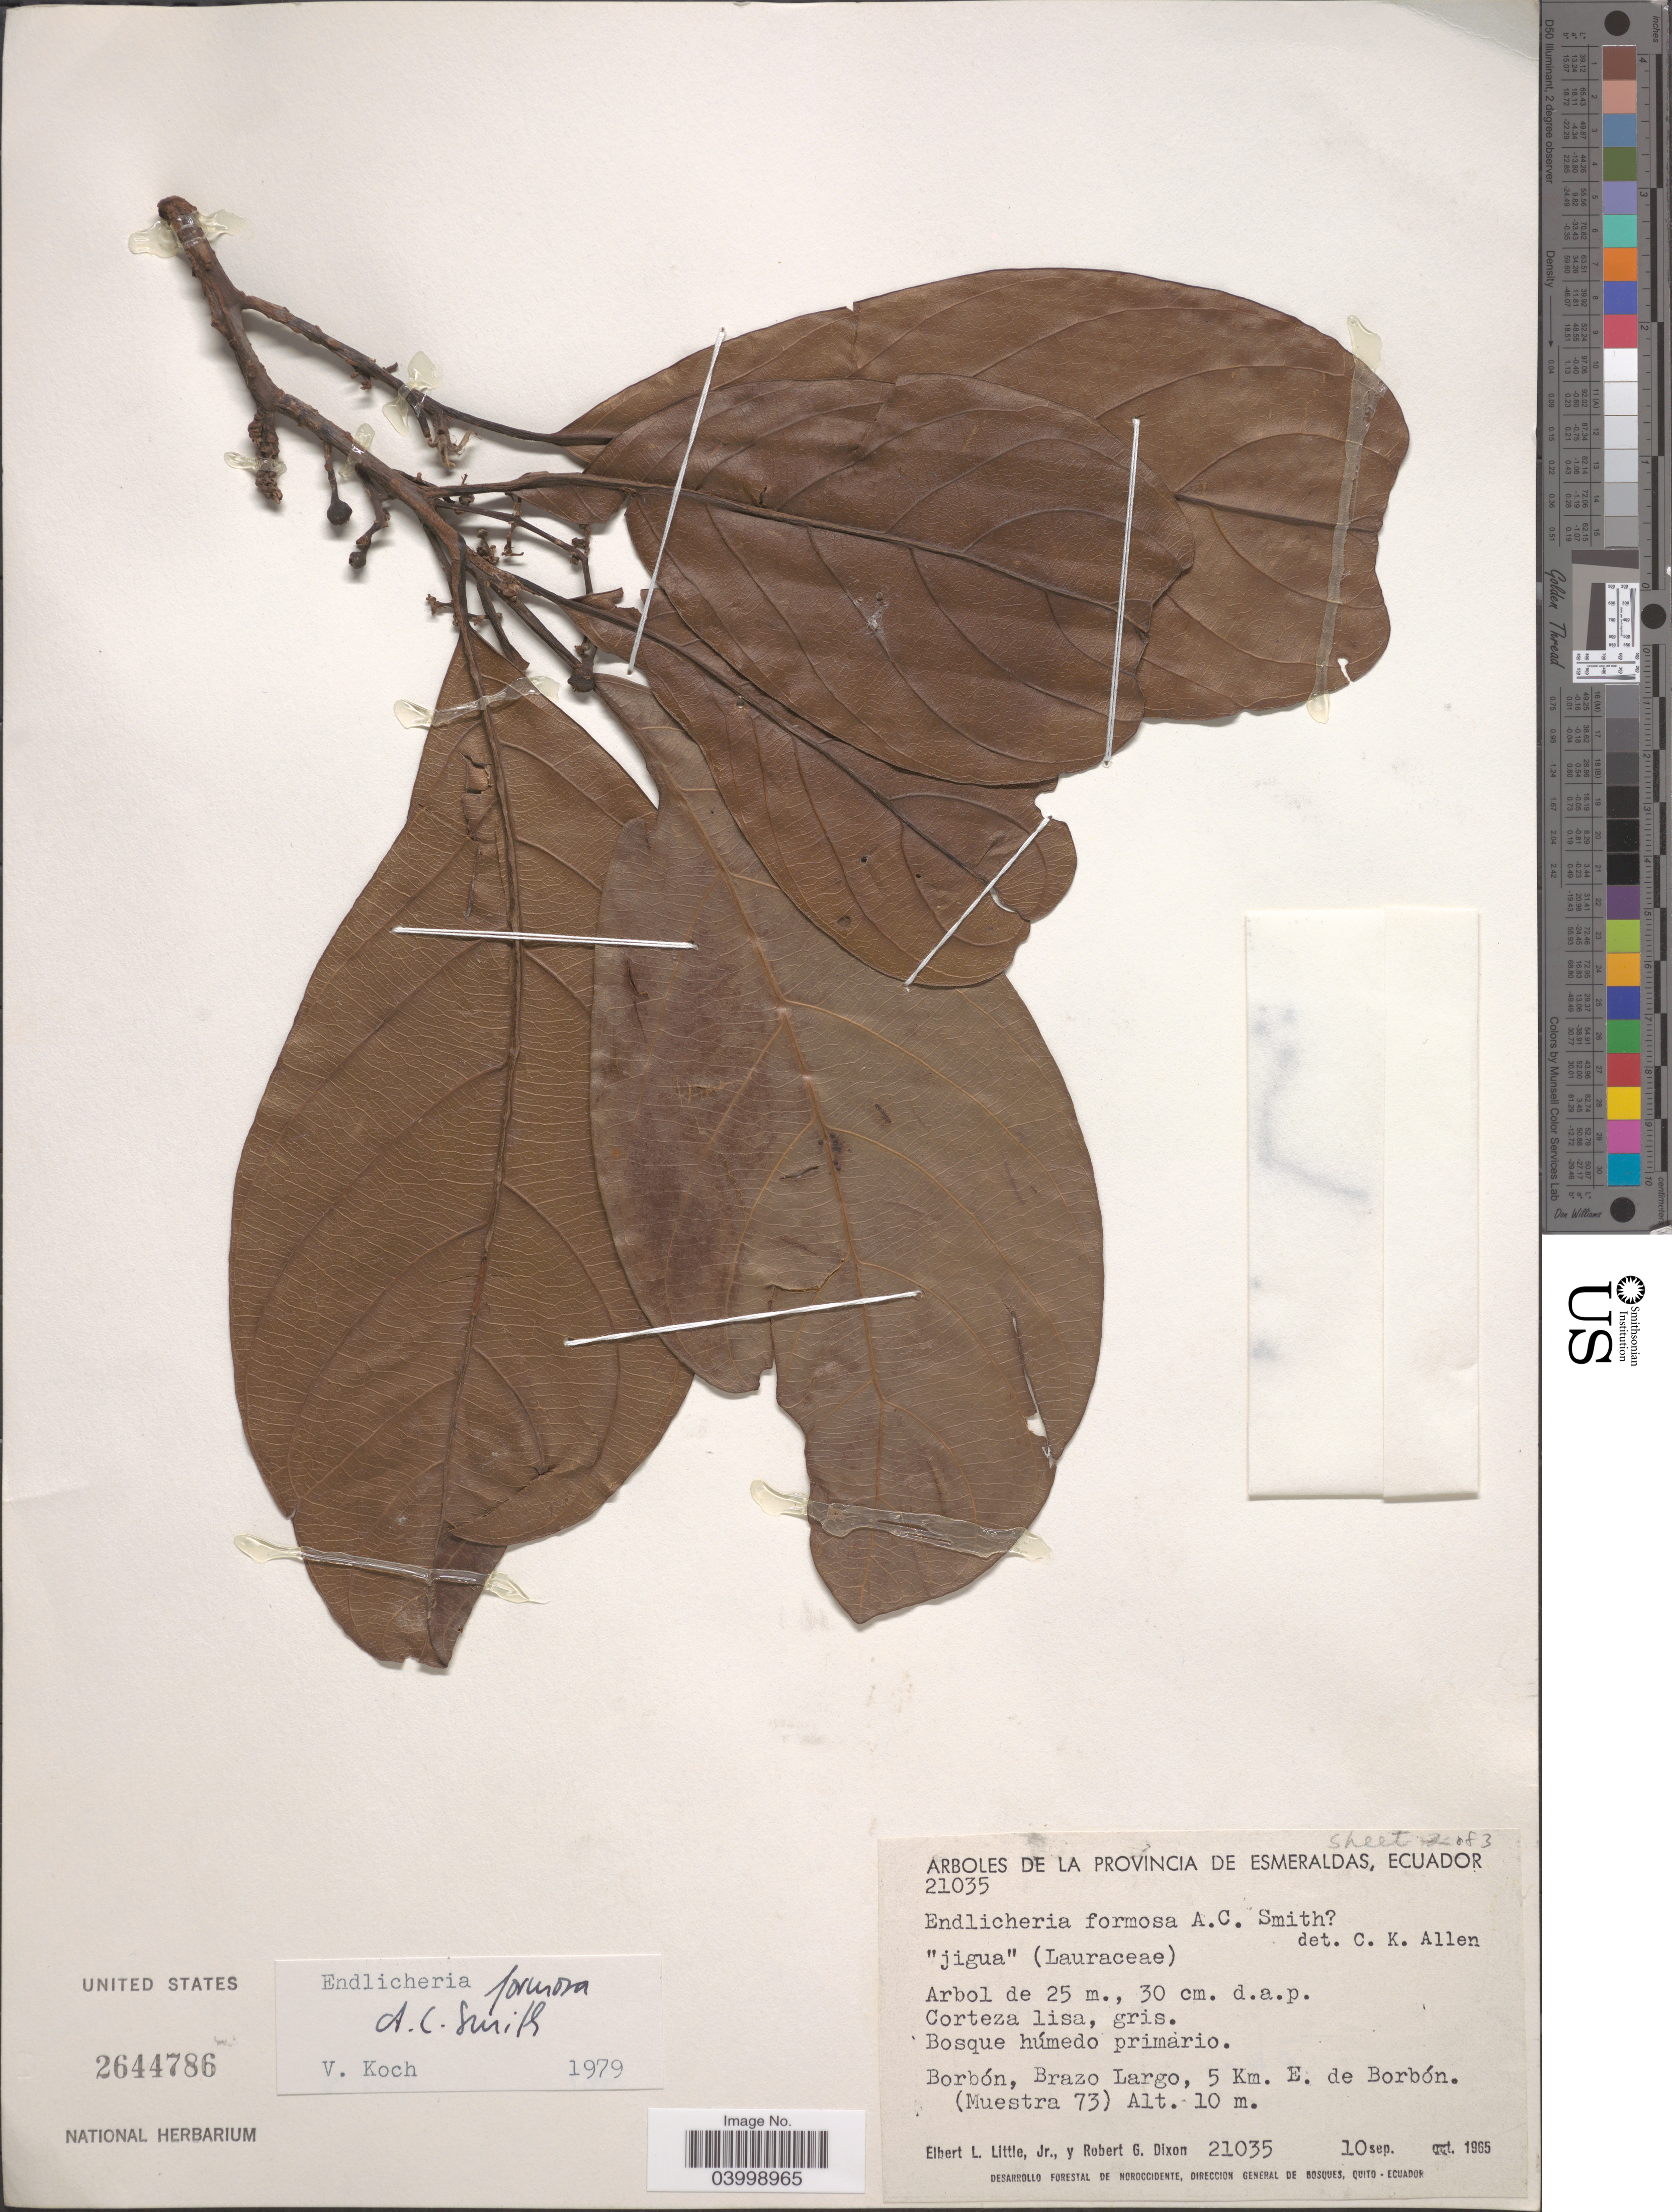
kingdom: Plantae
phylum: Tracheophyta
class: Magnoliopsida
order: Laurales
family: Lauraceae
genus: Endlicheria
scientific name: Endlicheria formosa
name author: A.C. Sm.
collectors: E. L. Little & R. G. Dixon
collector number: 21035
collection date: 1965-09-10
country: Ecuador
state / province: Esmeraldas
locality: Borbón, Brazo Largo, 5 Km. E. de Borbón. (Muestra 73).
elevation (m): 10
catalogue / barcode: US 2644786